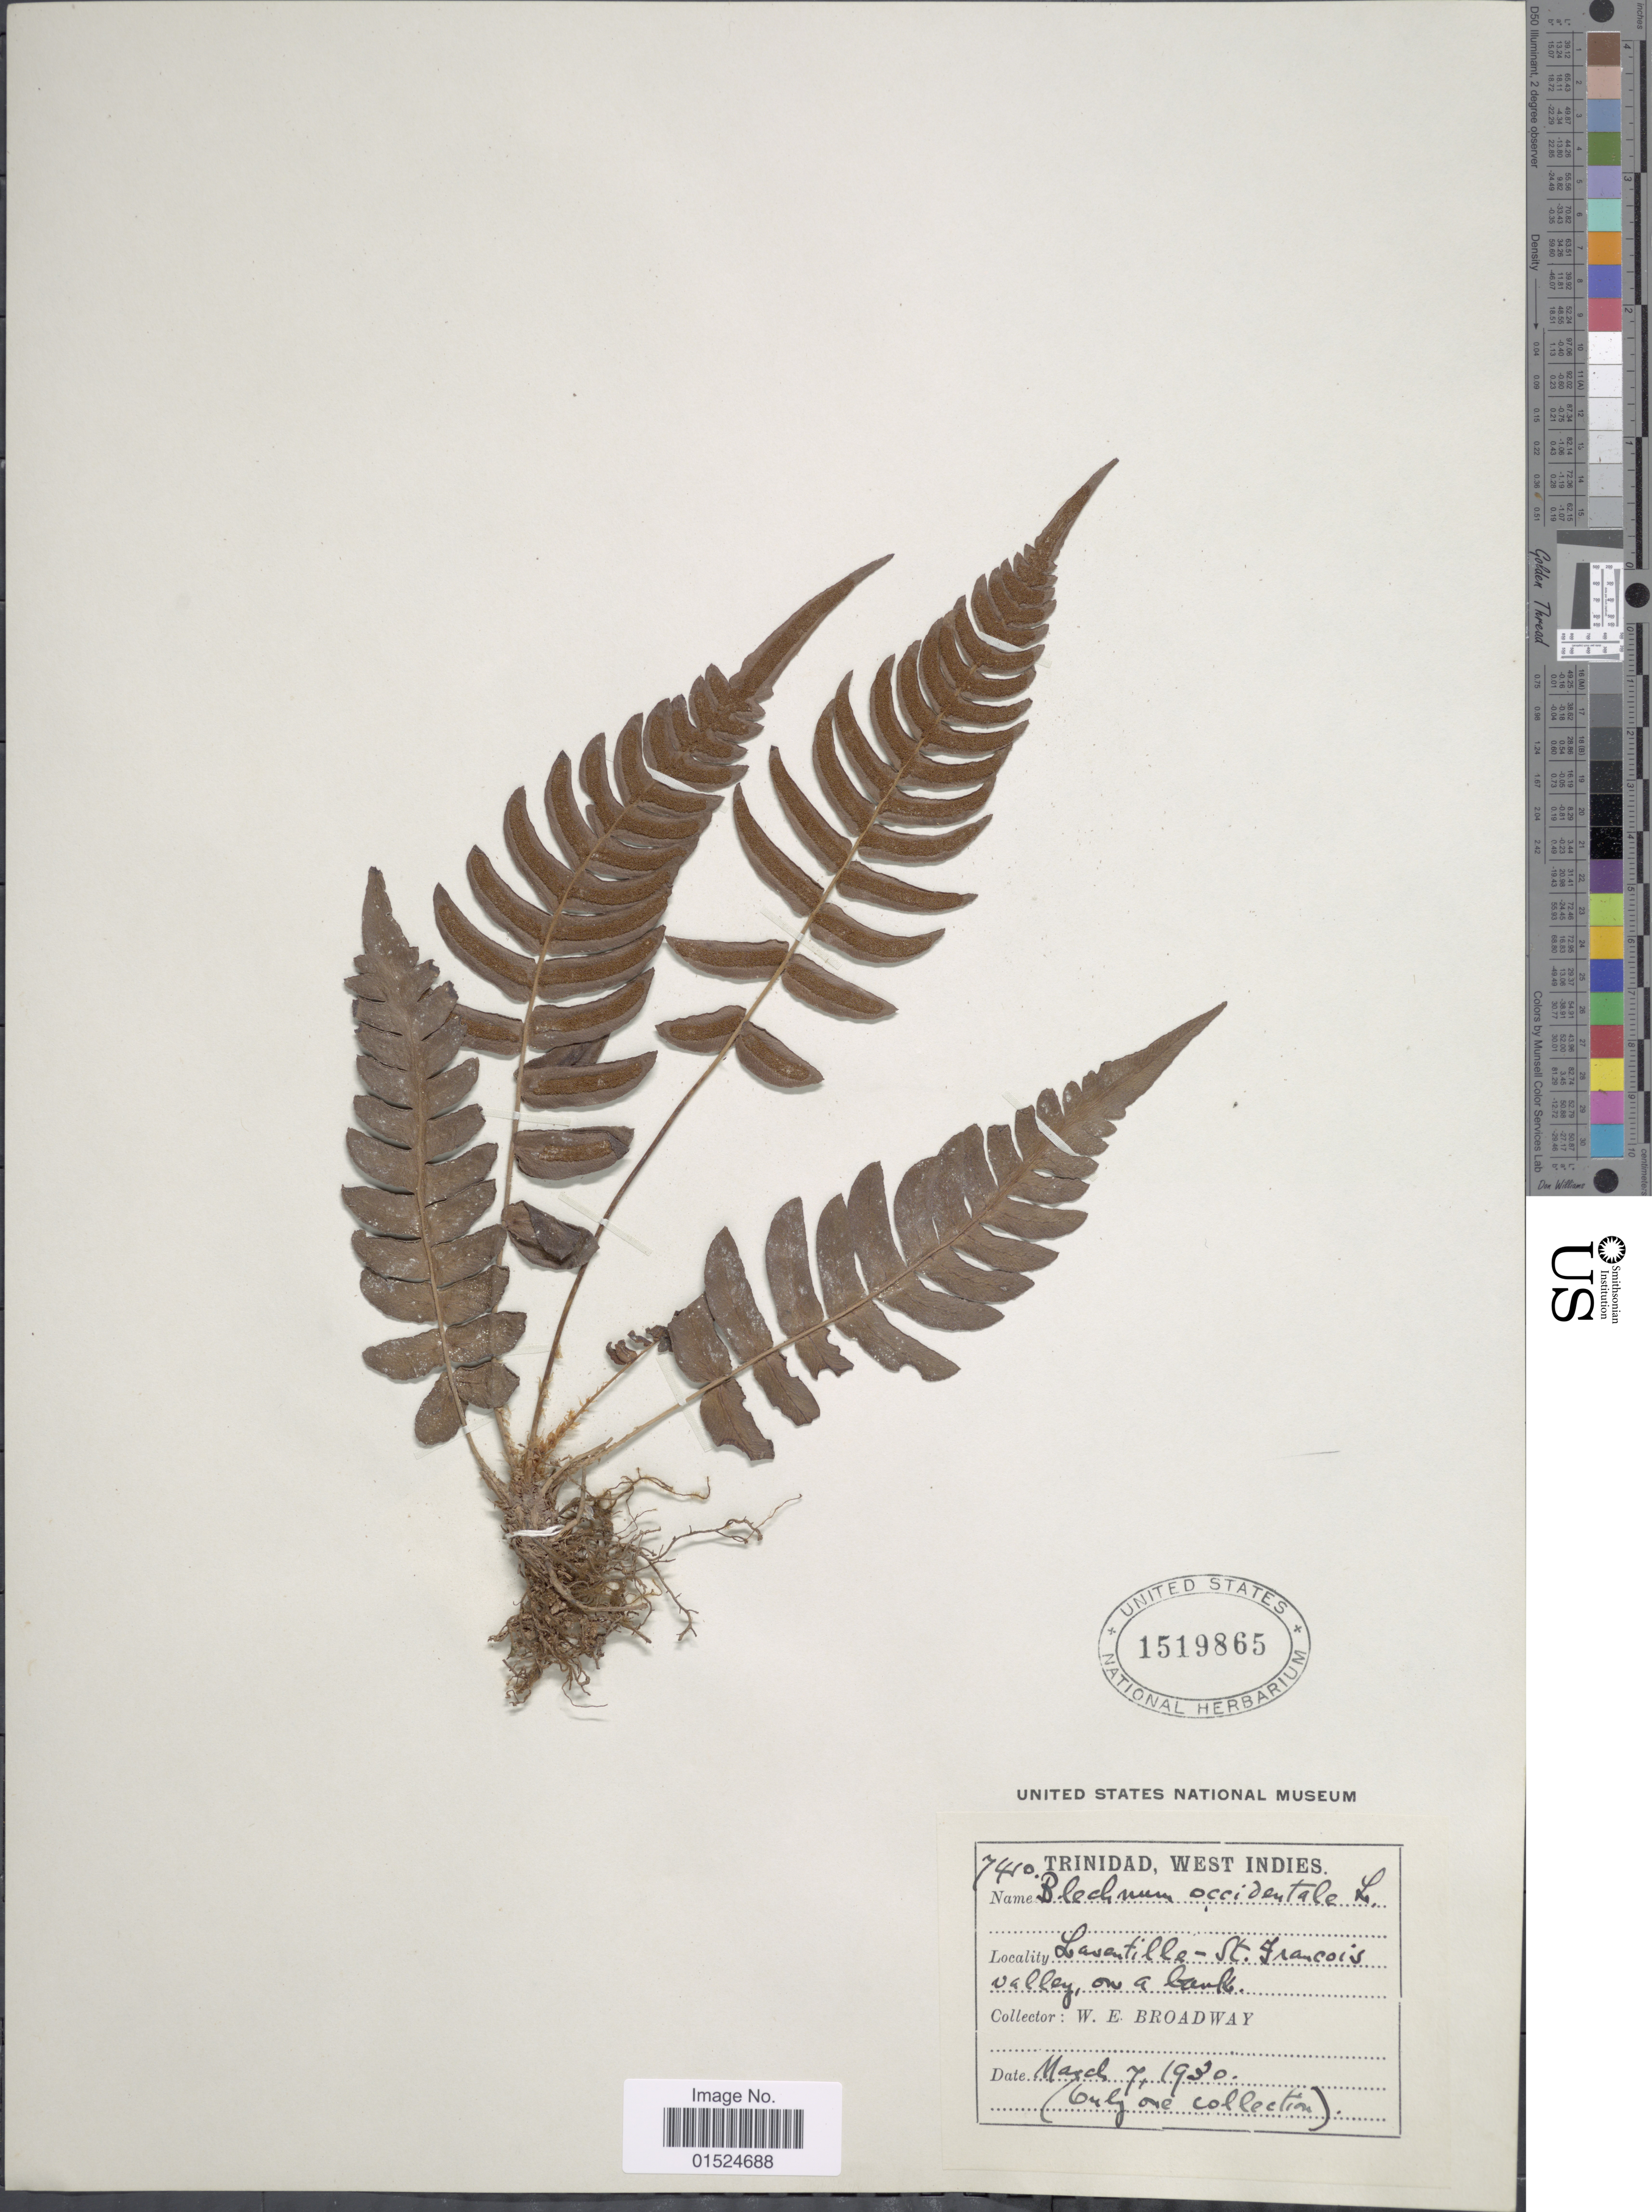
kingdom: Plantae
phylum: Tracheophyta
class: Polypodiopsida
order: Polypodiales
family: Blechnaceae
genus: Blechnum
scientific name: Blechnum falciculatum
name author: C. Presl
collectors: W. E. Broadway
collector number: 7410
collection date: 1930-03-07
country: Trinidad and Tobago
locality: Trinidad, West Indies, Leventille - St. Francis valley, on a bank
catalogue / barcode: US 1519865